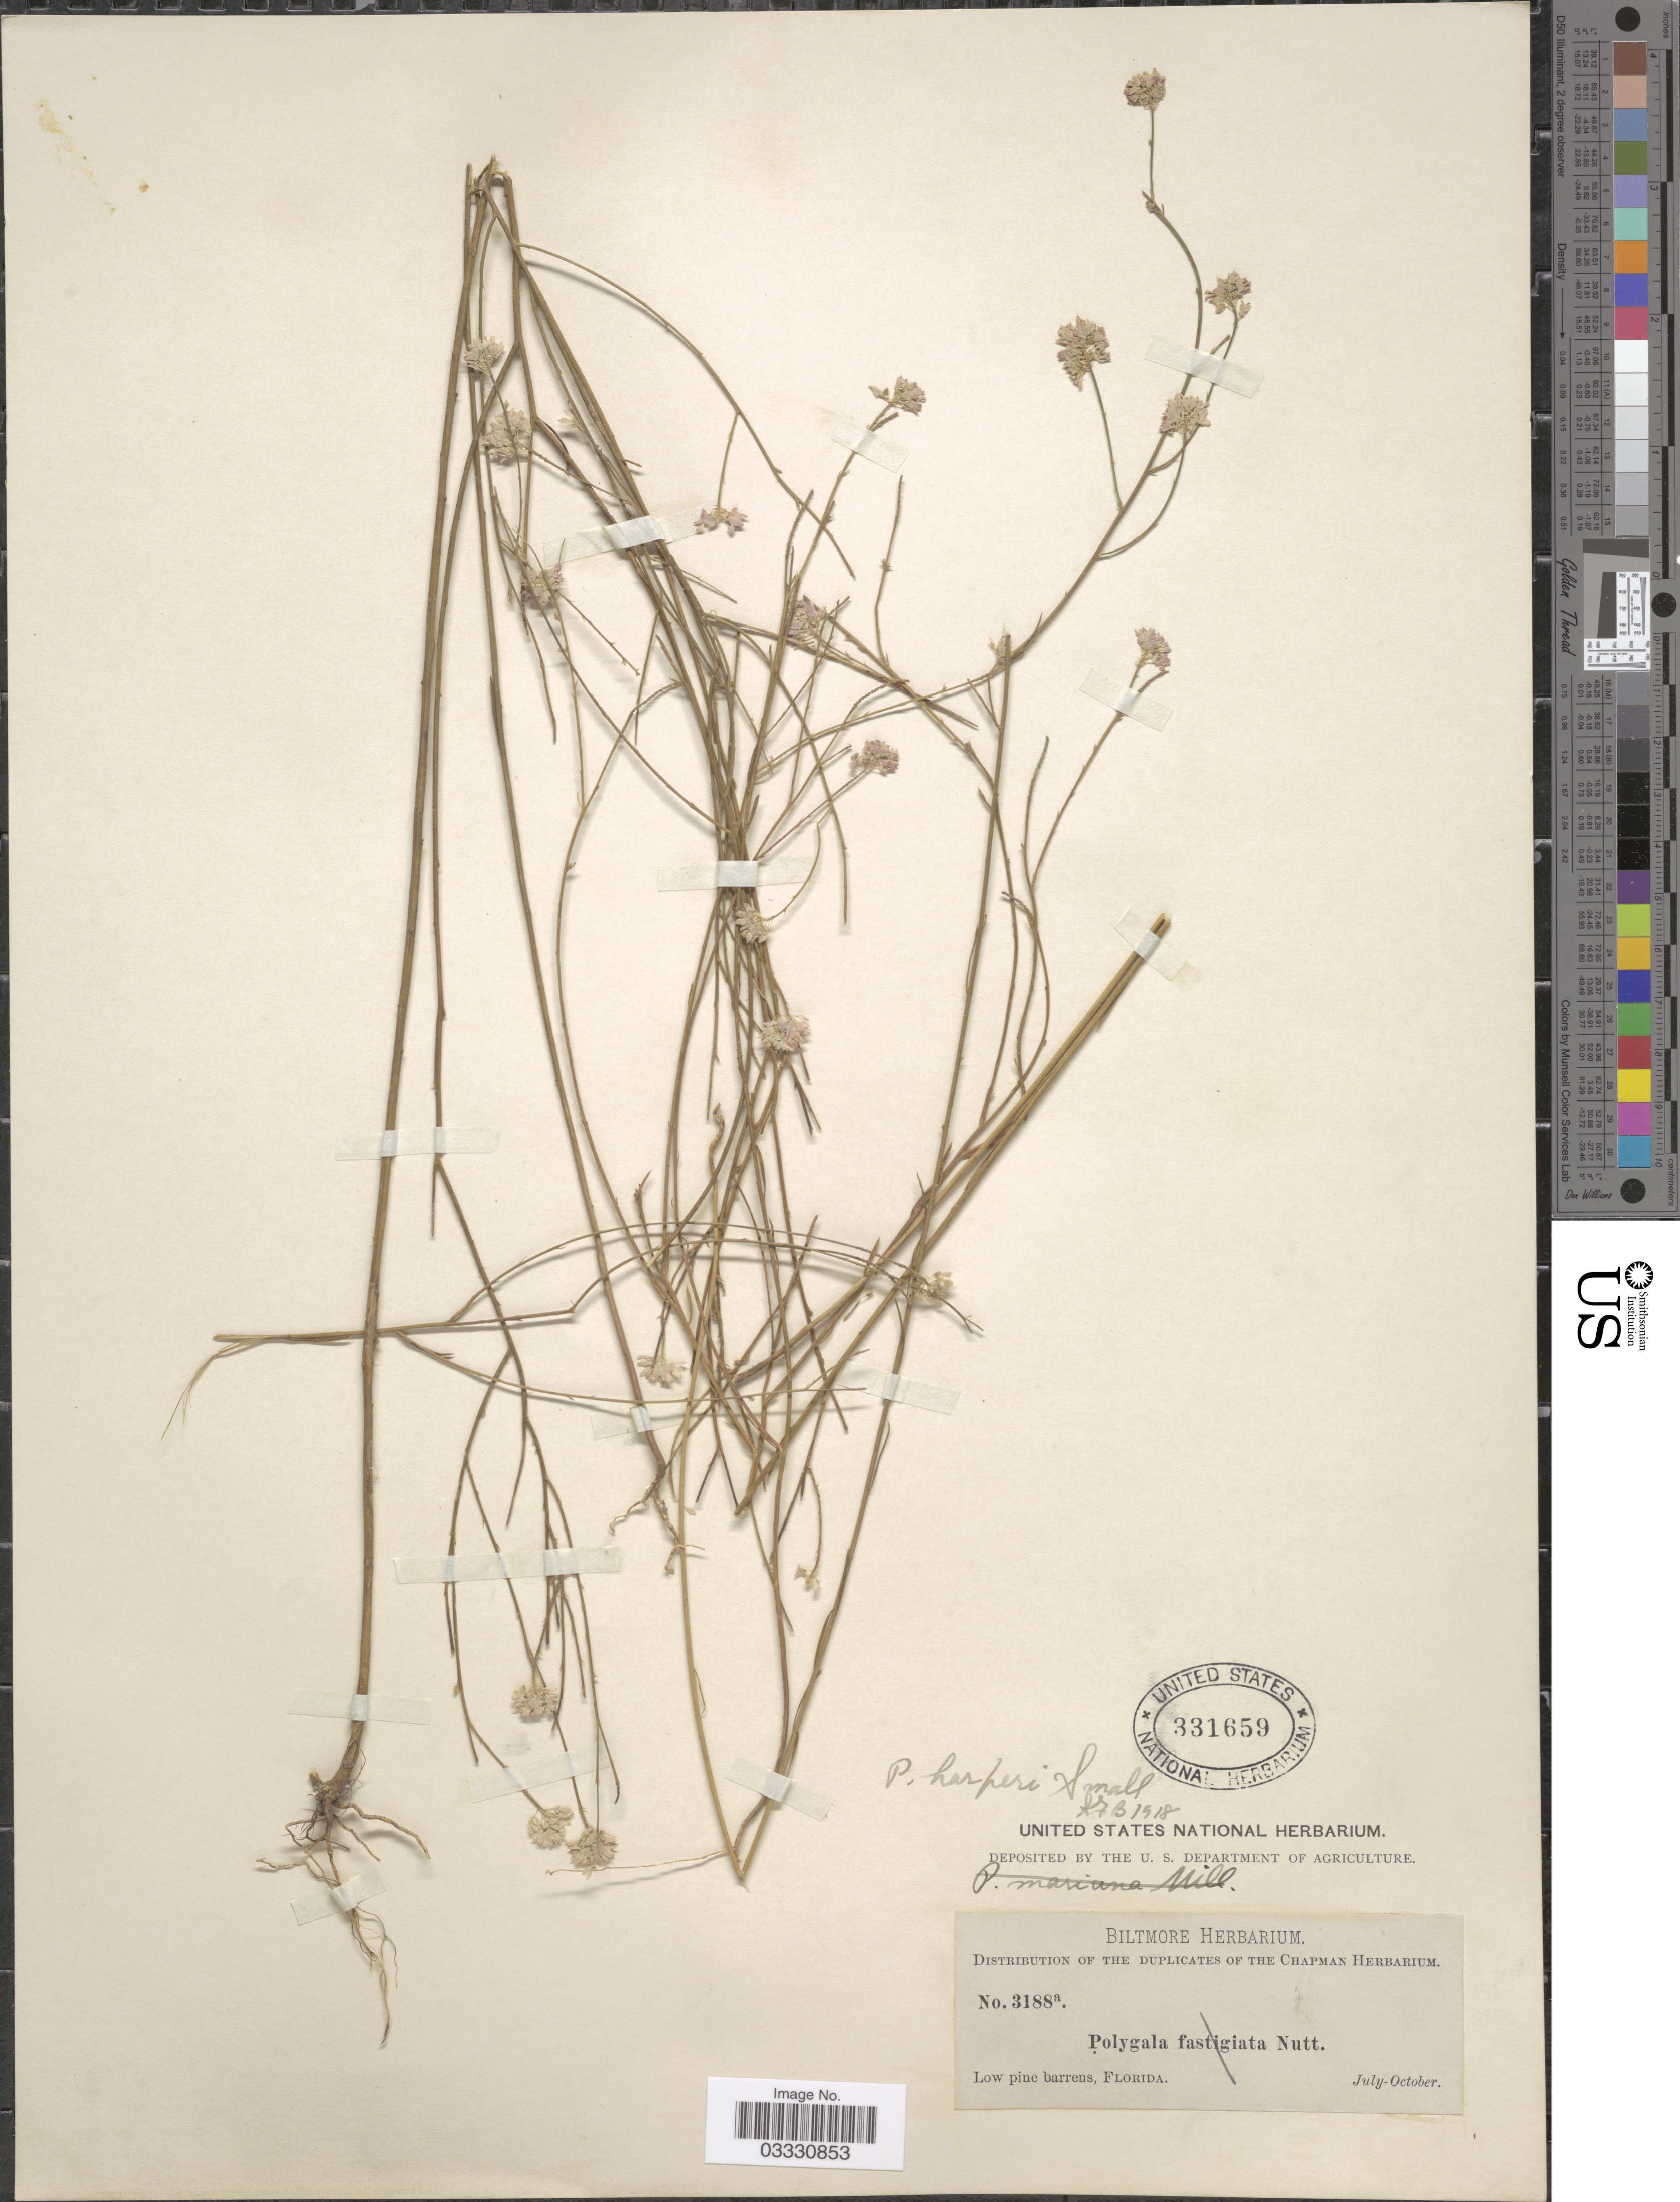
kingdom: Plantae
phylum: Tracheophyta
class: Magnoliopsida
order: Fabales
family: Polygalaceae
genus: Polygala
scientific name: Polygala harperi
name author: Small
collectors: ex herb. Biltmore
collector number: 3188a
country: United States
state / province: Florida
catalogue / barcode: US 331659